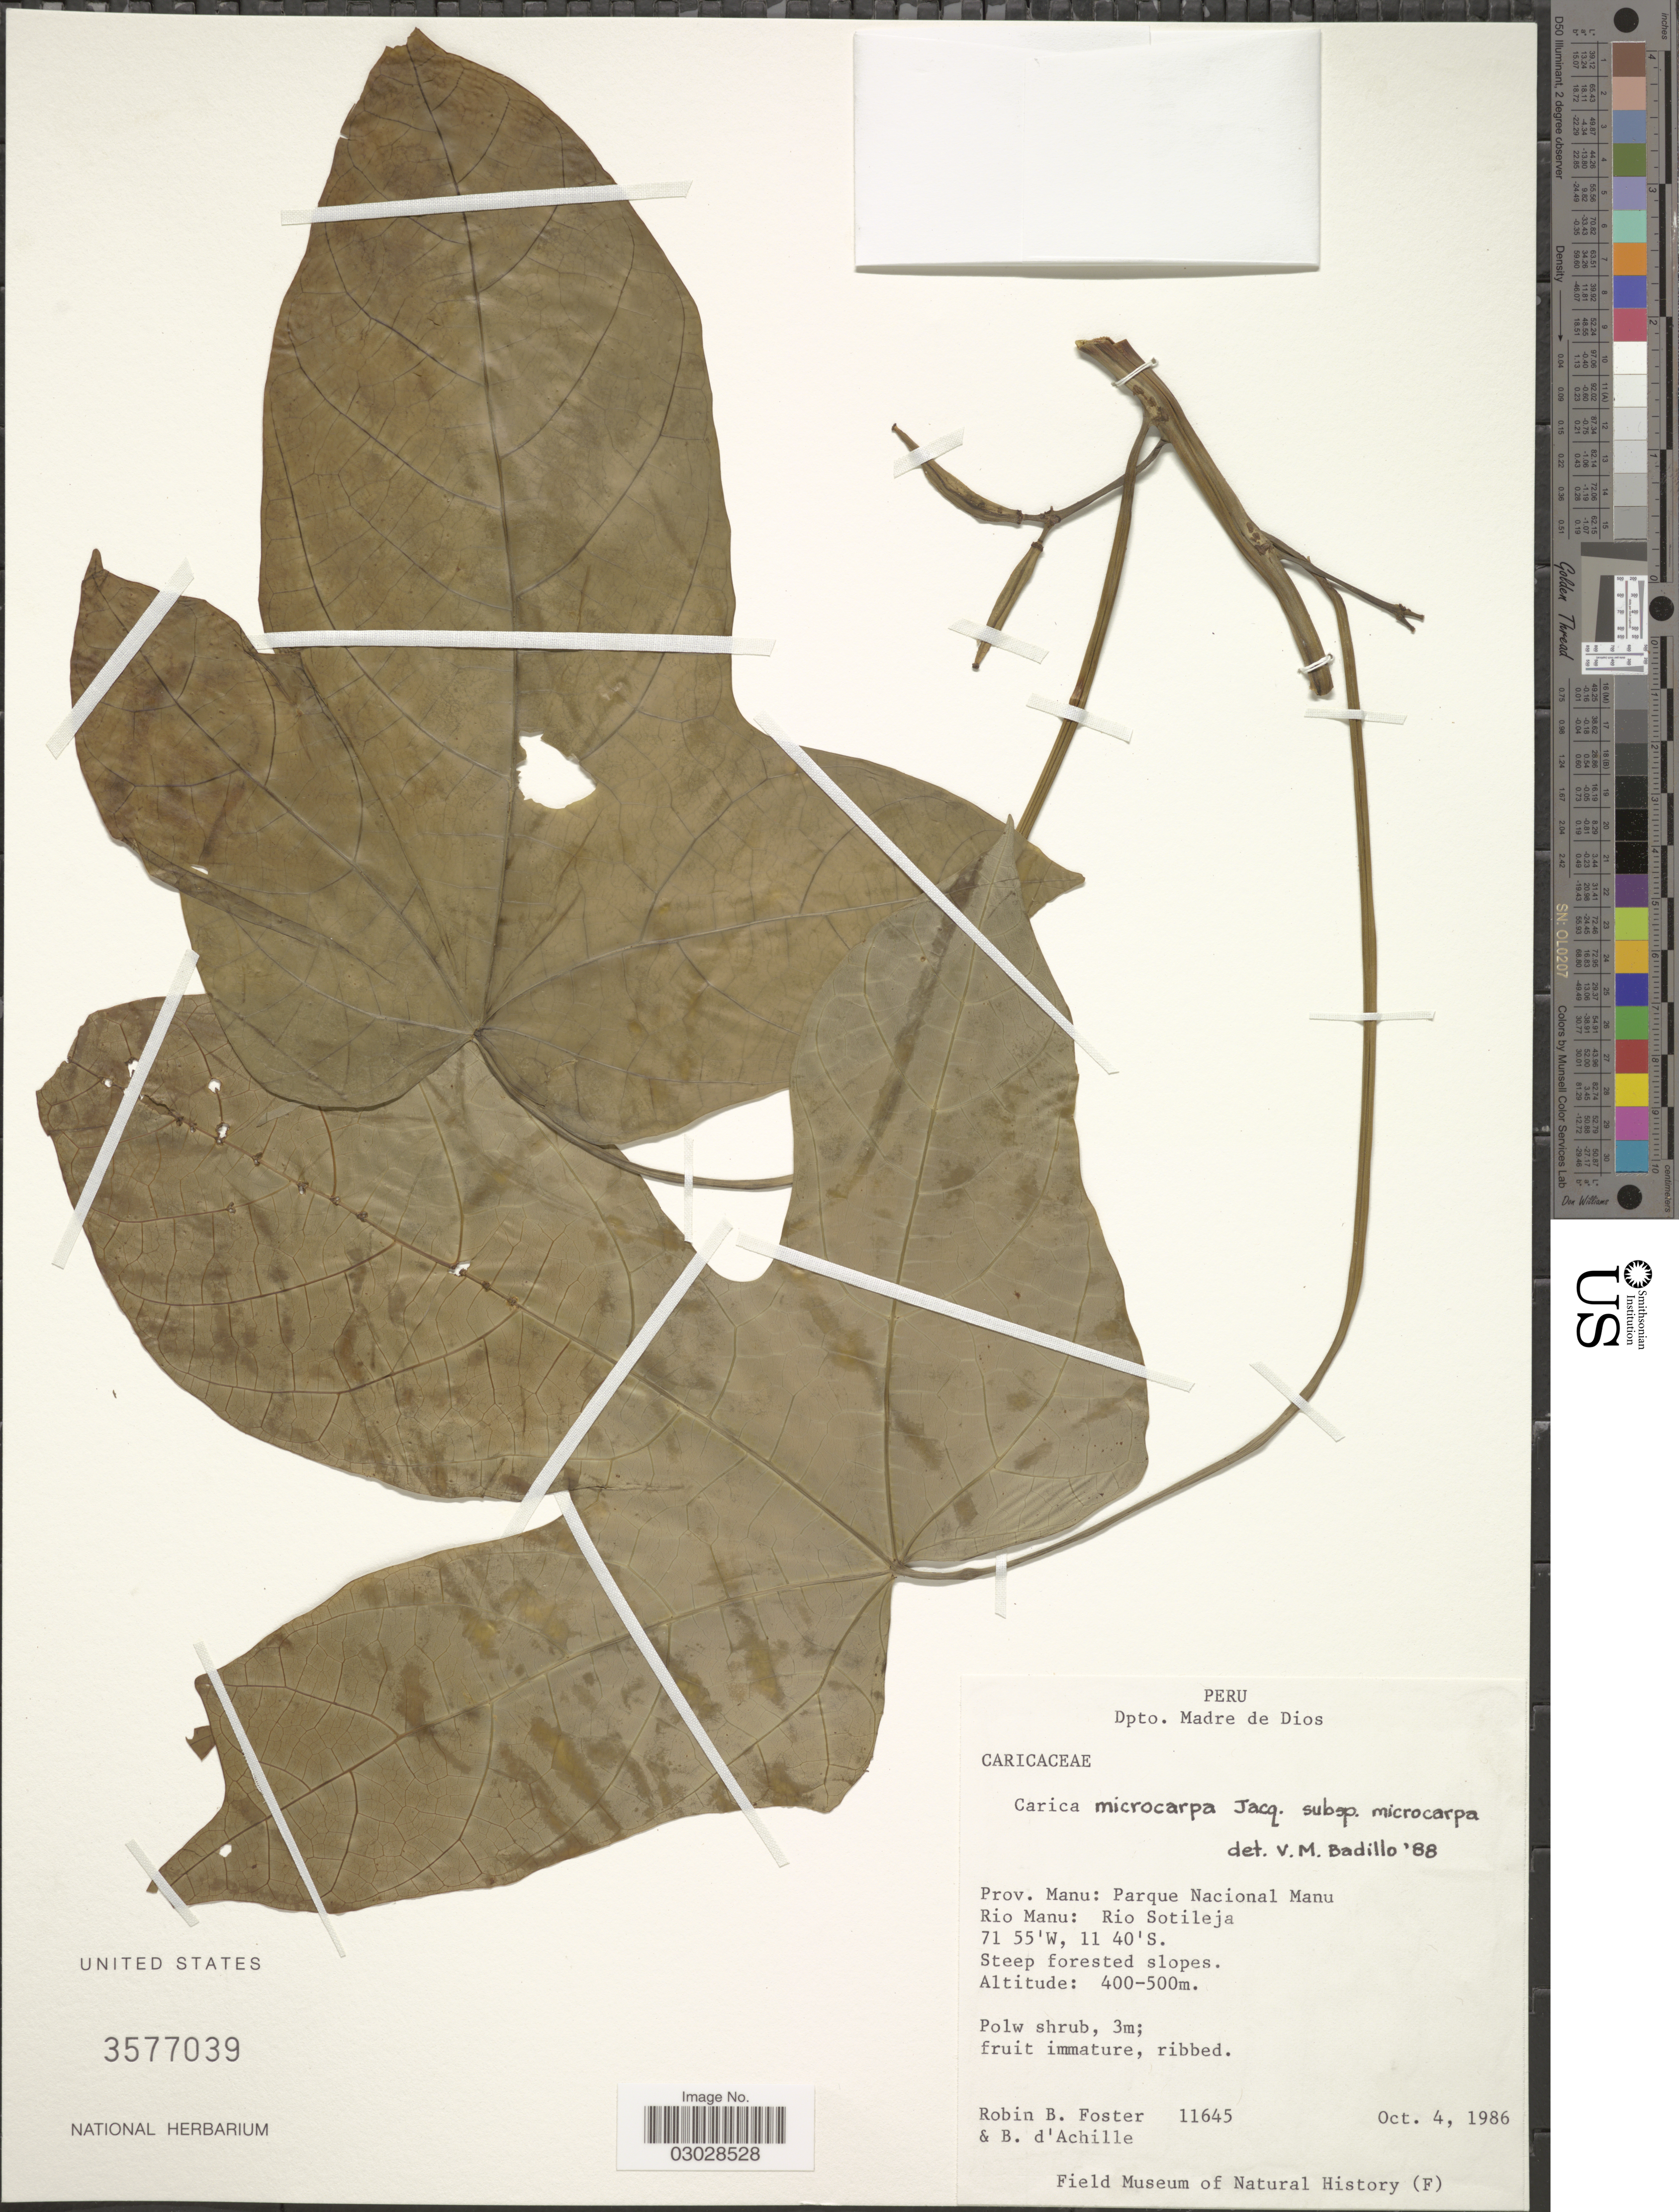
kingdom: Plantae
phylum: Tracheophyta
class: Magnoliopsida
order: Brassicales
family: Caricaceae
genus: Vasconcellea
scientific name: Vasconcellea microcarpa subsp. microcarpa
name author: (Jacq.) A. DC.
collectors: R. B. Foster & B. d'Achille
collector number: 11645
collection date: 1986-10-04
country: Peru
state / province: Madre de Dios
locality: Dpto. Madre de Dios, Prov. Manu: Parque Nacional Manu, Rio Manu: Rio Sotileja.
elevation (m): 400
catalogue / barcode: US 3577039